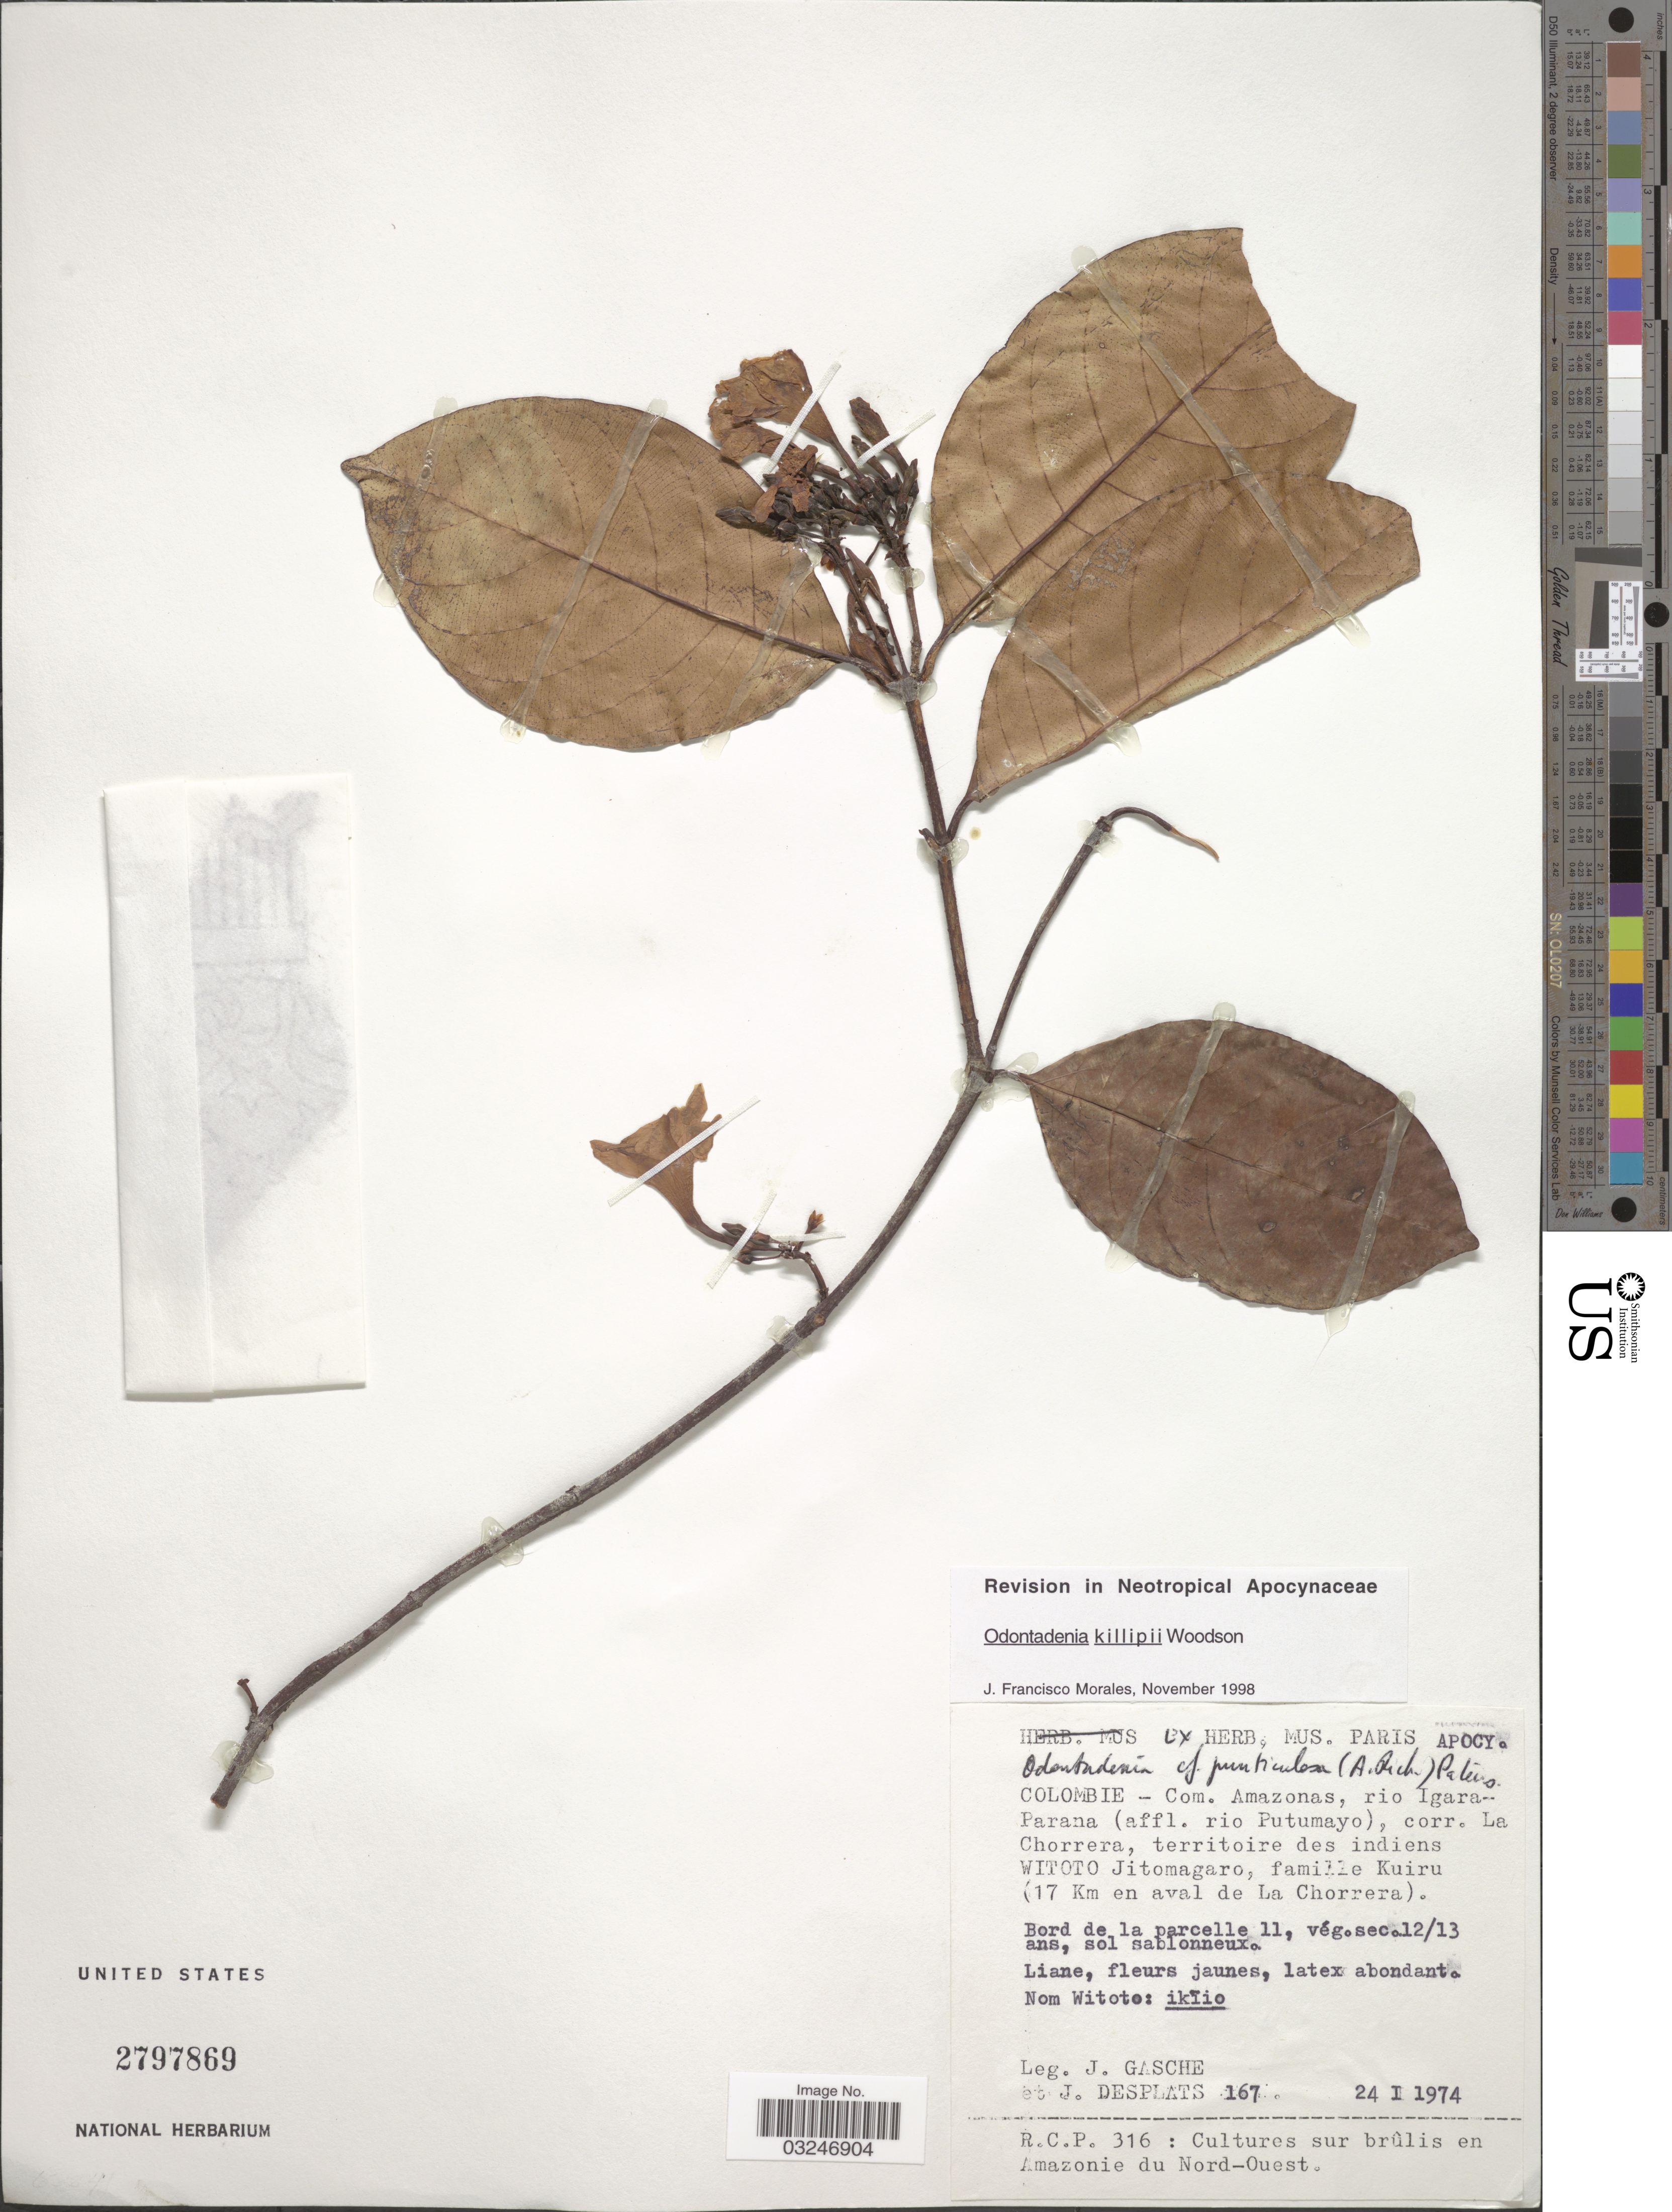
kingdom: Plantae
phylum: Tracheophyta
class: Magnoliopsida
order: Gentianales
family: Apocynaceae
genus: Odontadenia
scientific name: Odontadenia killipii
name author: Woodson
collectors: J. Gasche & J. Desplats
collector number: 167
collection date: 1974-01-24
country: Colombia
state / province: Amazônas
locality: Com. Amazonas, rio Igara-Parana (affl. rio Putumayo), corr. La Chorrera, territoire des indiens Witoto Jitomagaro, famille Kuiru (17 Km en aval de La Chorrera). Bord de la parcelle 11.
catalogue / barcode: US 2797869